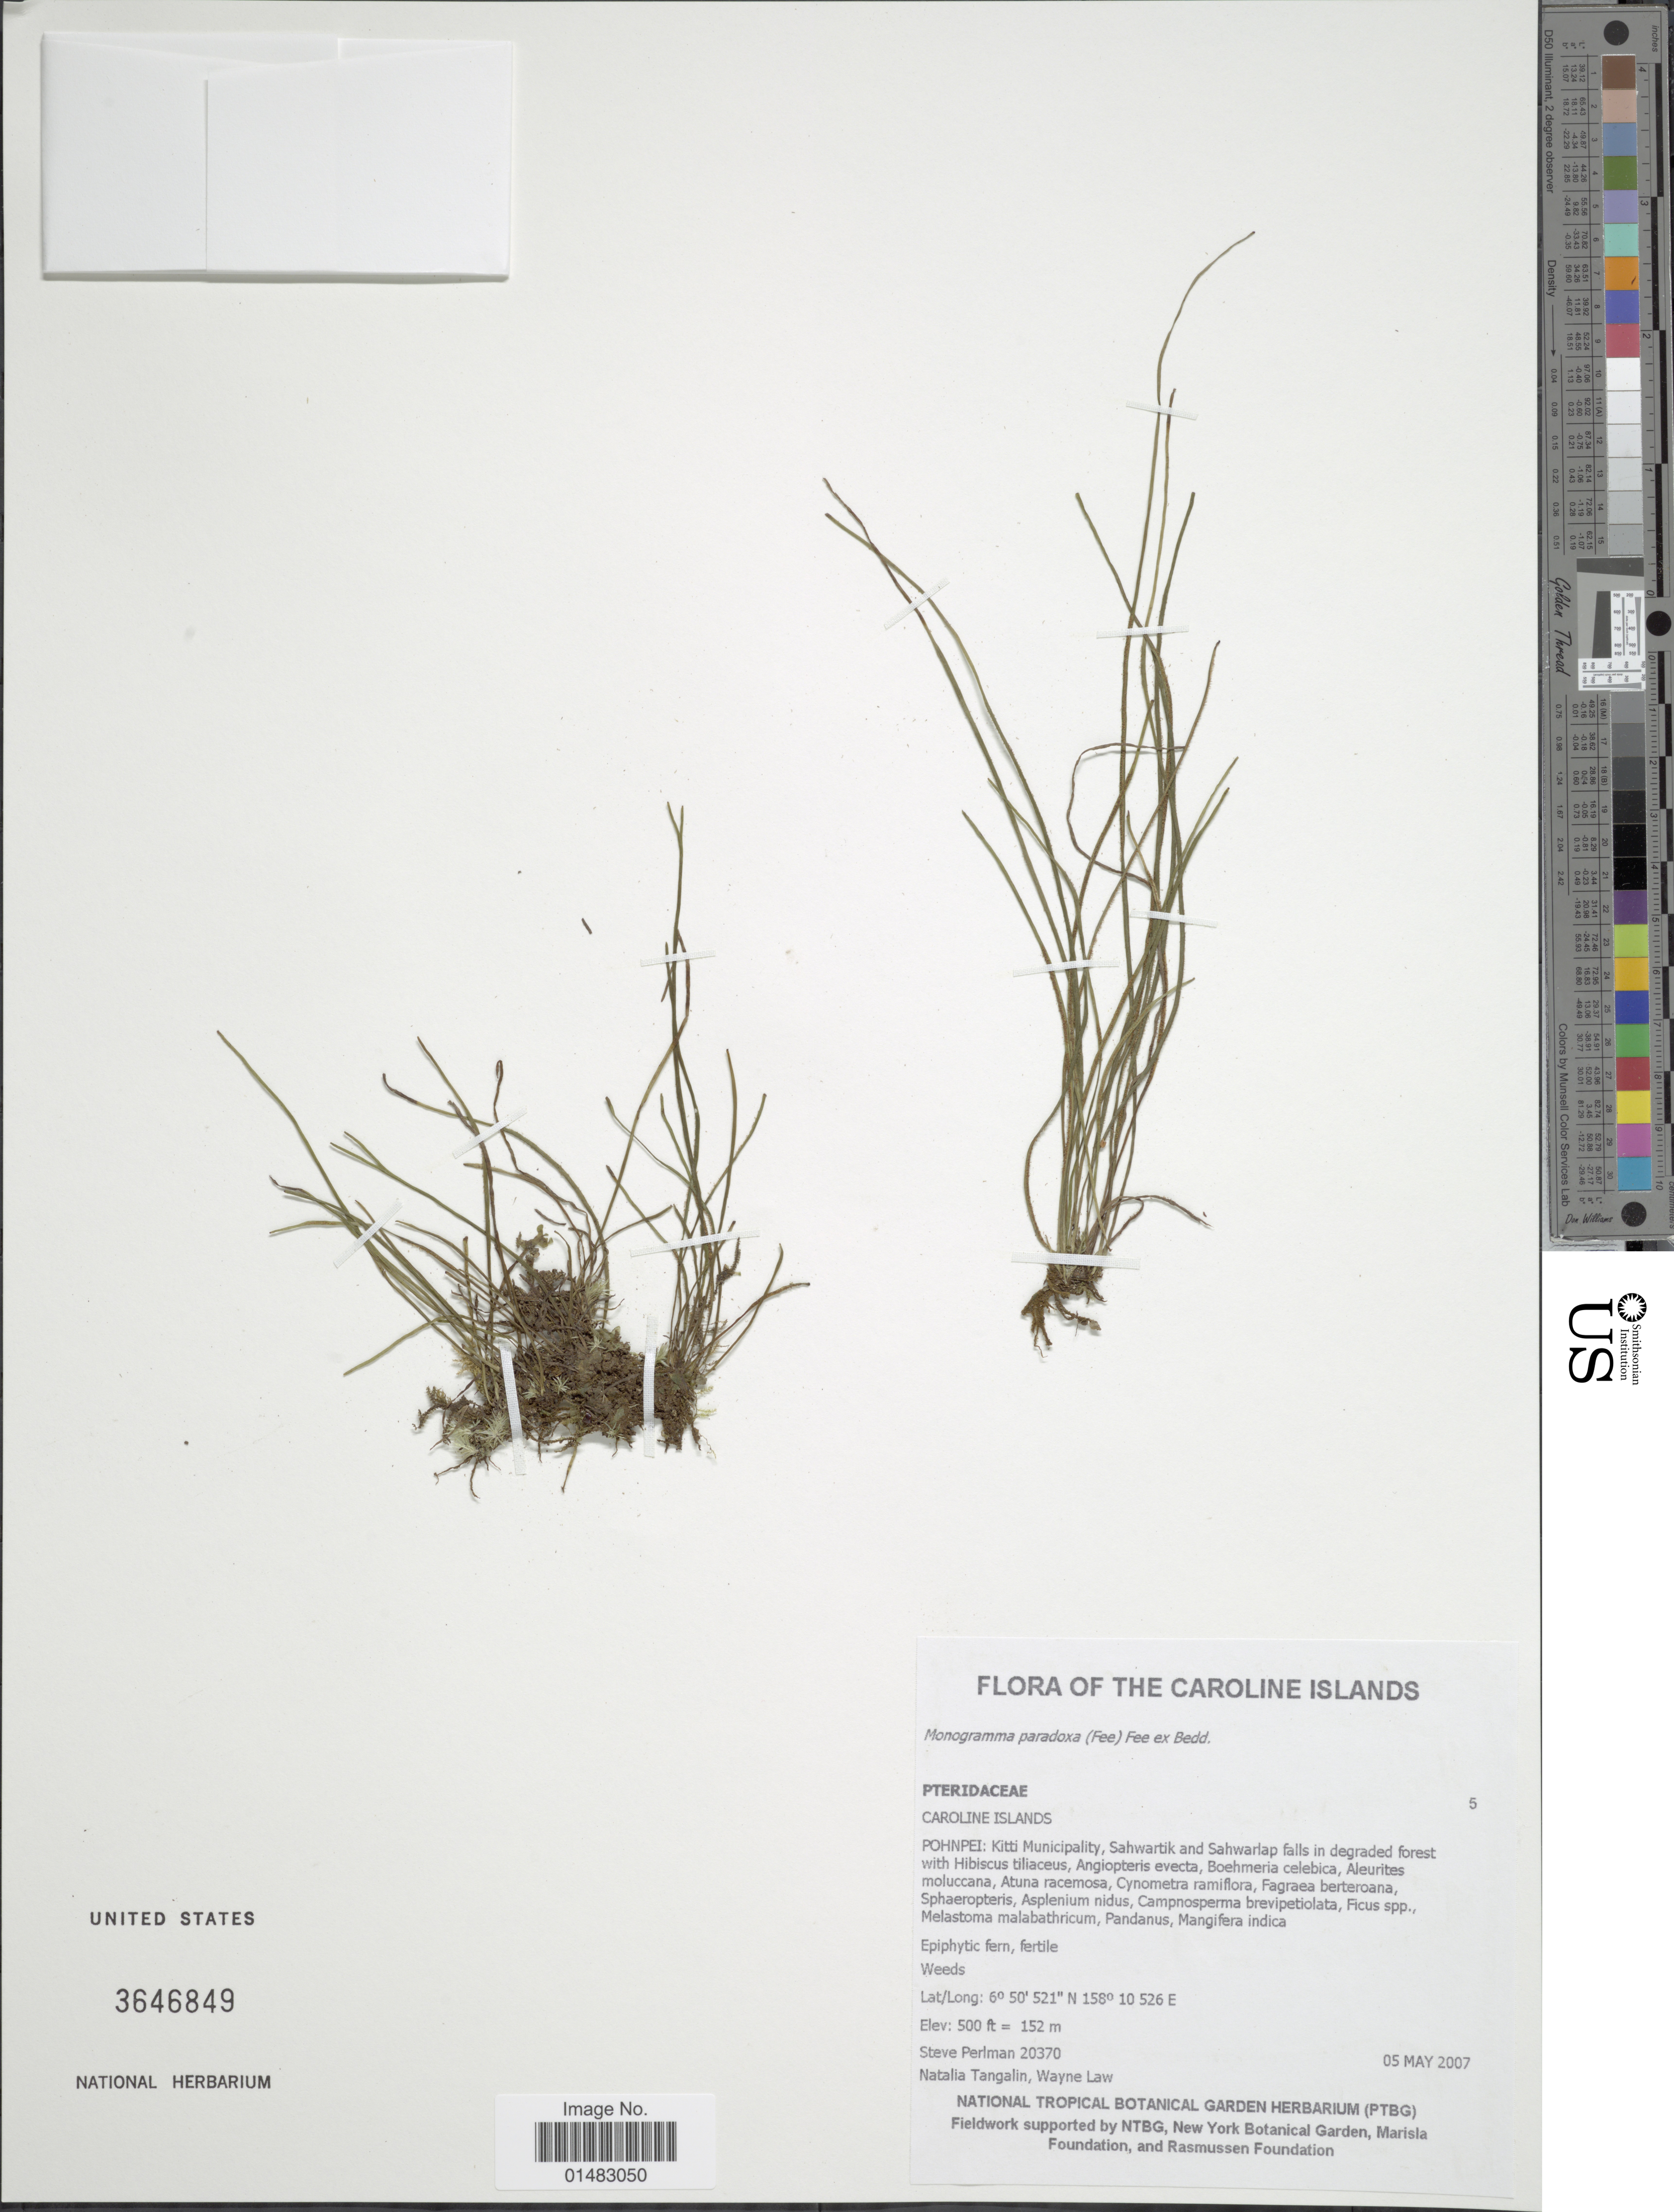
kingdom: Plantae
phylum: Tracheophyta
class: Polypodiopsida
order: Polypodiales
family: Pteridaceae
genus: Vaginularia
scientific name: Vaginularia paradoxa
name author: (Fée) Mett. ex Miq.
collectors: S. Perlman, N. Tangalin & W. Law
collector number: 20370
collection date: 2007-05-05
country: Micronesia, Federated States of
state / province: Pohnpei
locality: Caroline Island, Kitti Municipality, Sahwartik and Sahwarlap falls in degraded forest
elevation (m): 152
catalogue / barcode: US 3646849